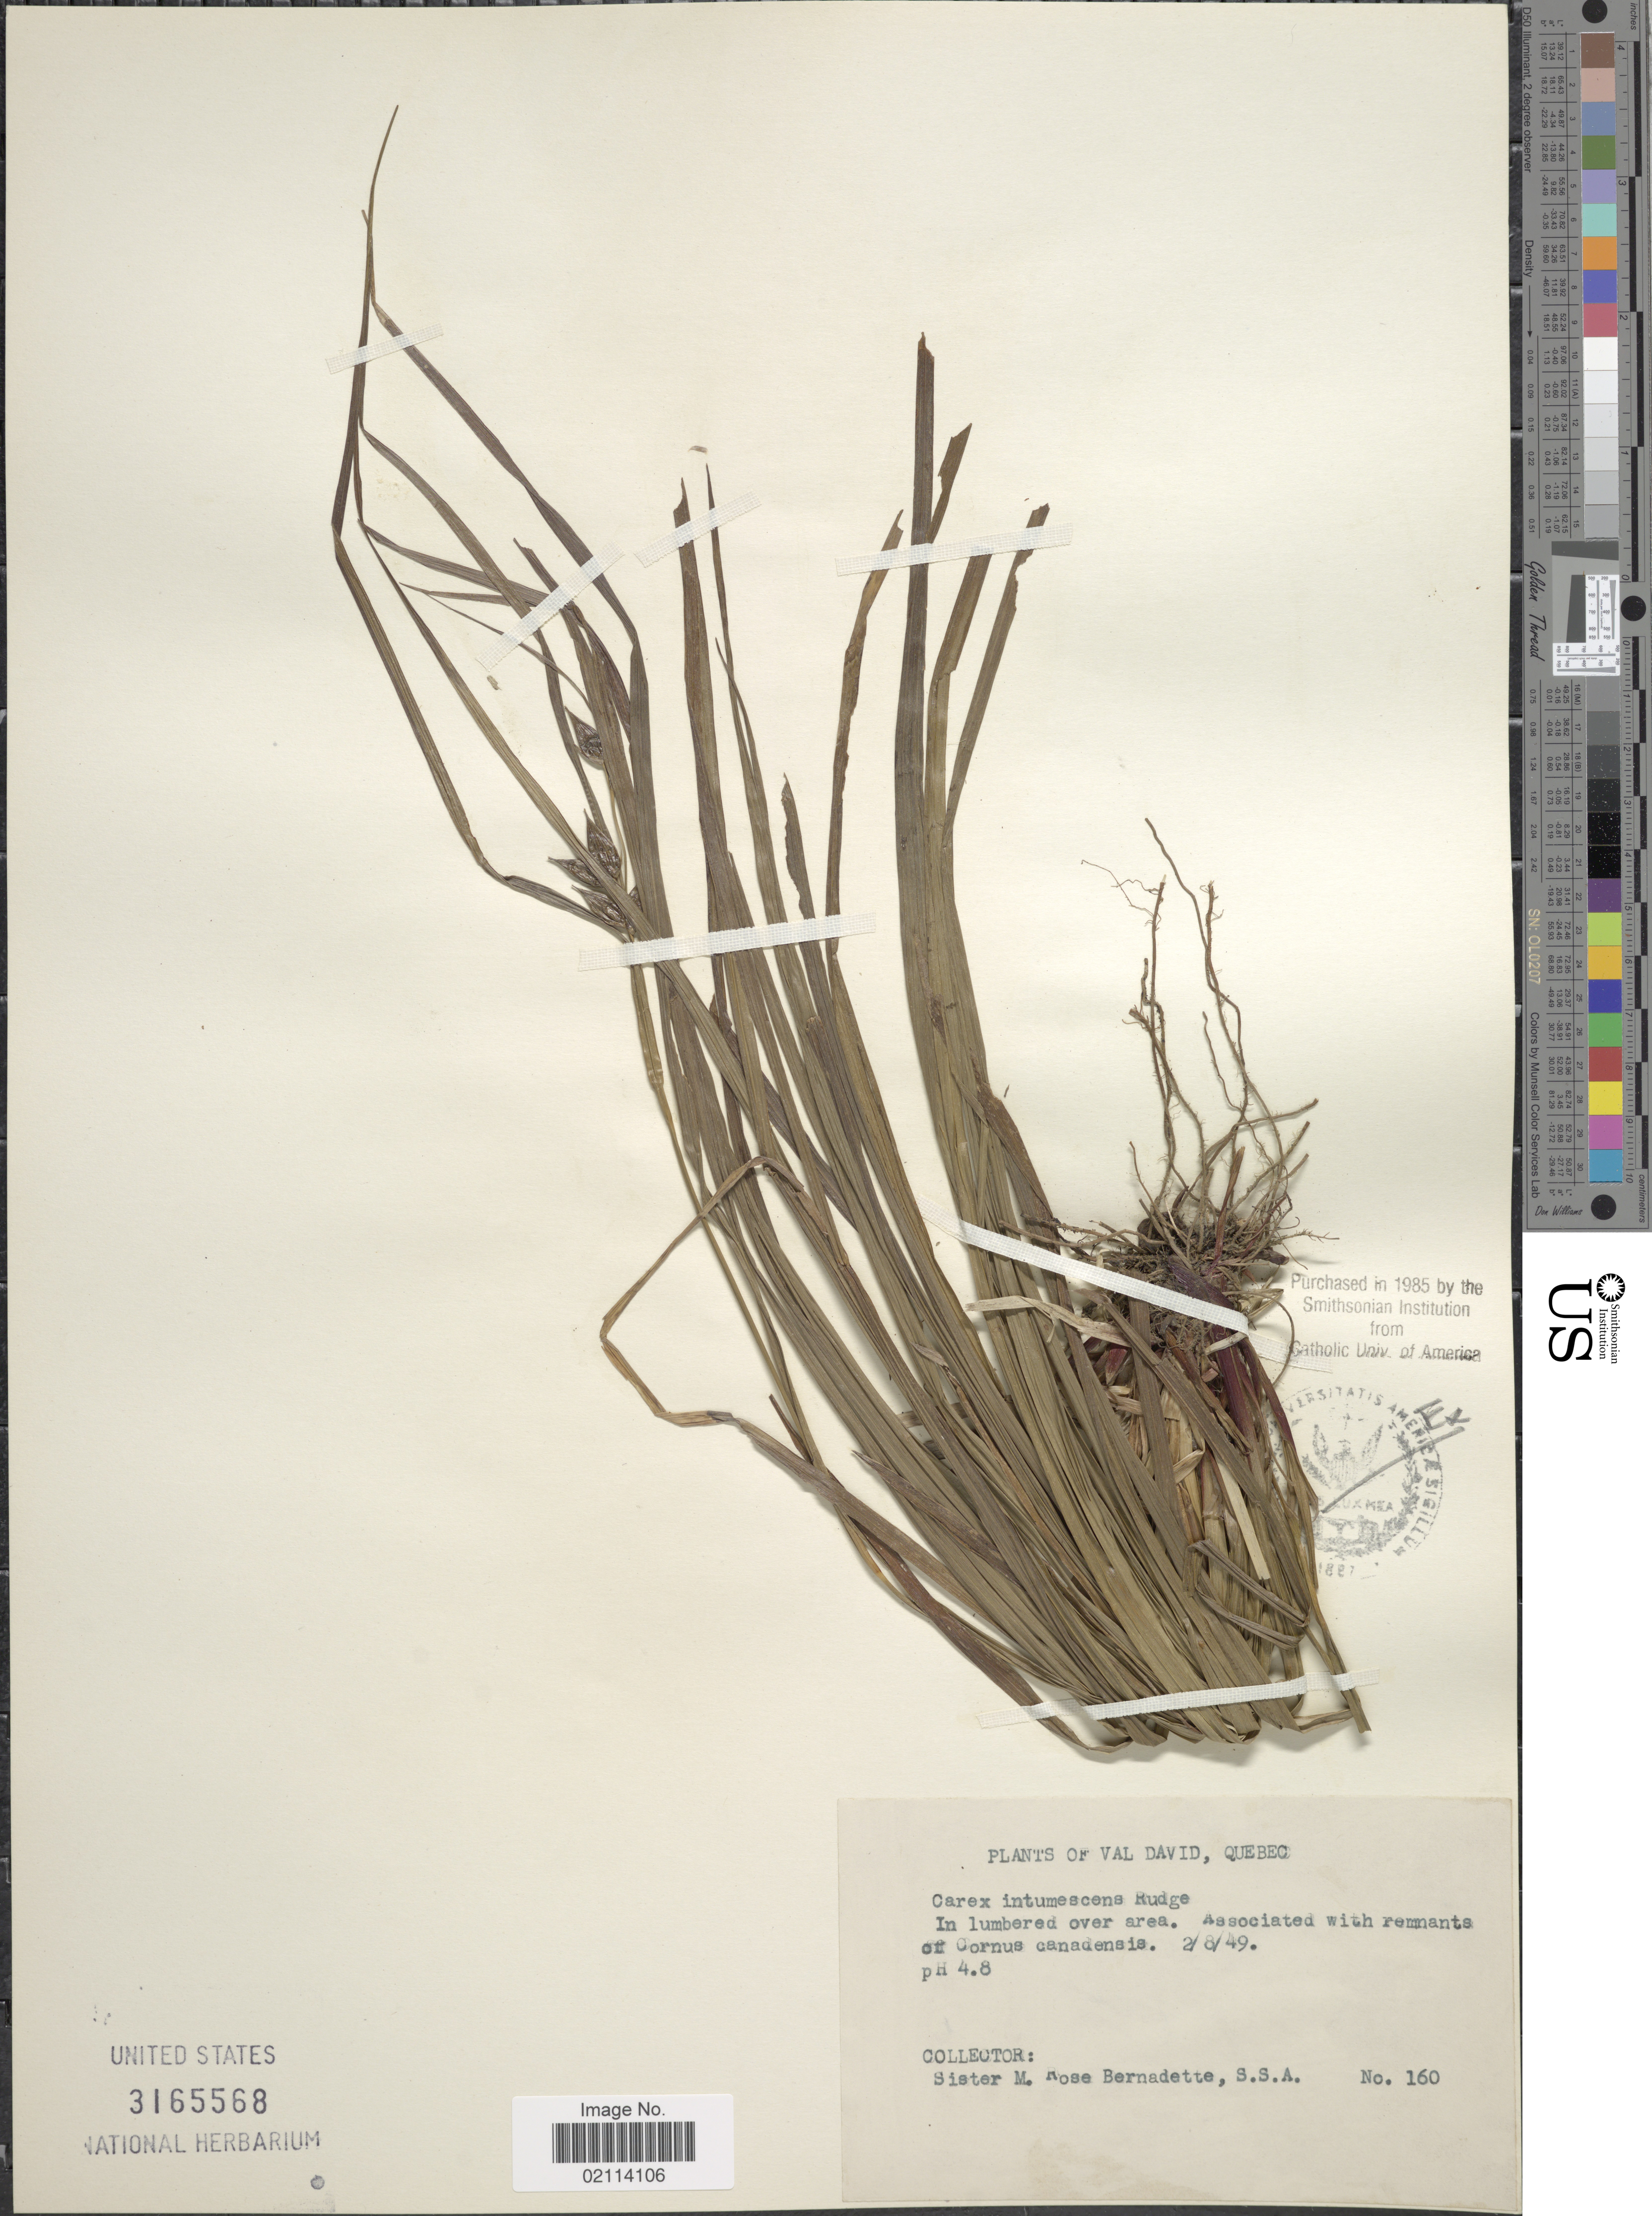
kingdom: Plantae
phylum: Tracheophyta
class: Liliopsida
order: Poales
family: Cyperaceae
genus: Carex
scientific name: Carex intumescens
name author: Rudge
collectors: M. Bernadette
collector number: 160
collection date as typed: Transcribed d/m/y: 2/8/49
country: Canada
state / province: Quebec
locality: Val David, in lumbered over area.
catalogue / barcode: US 3165568